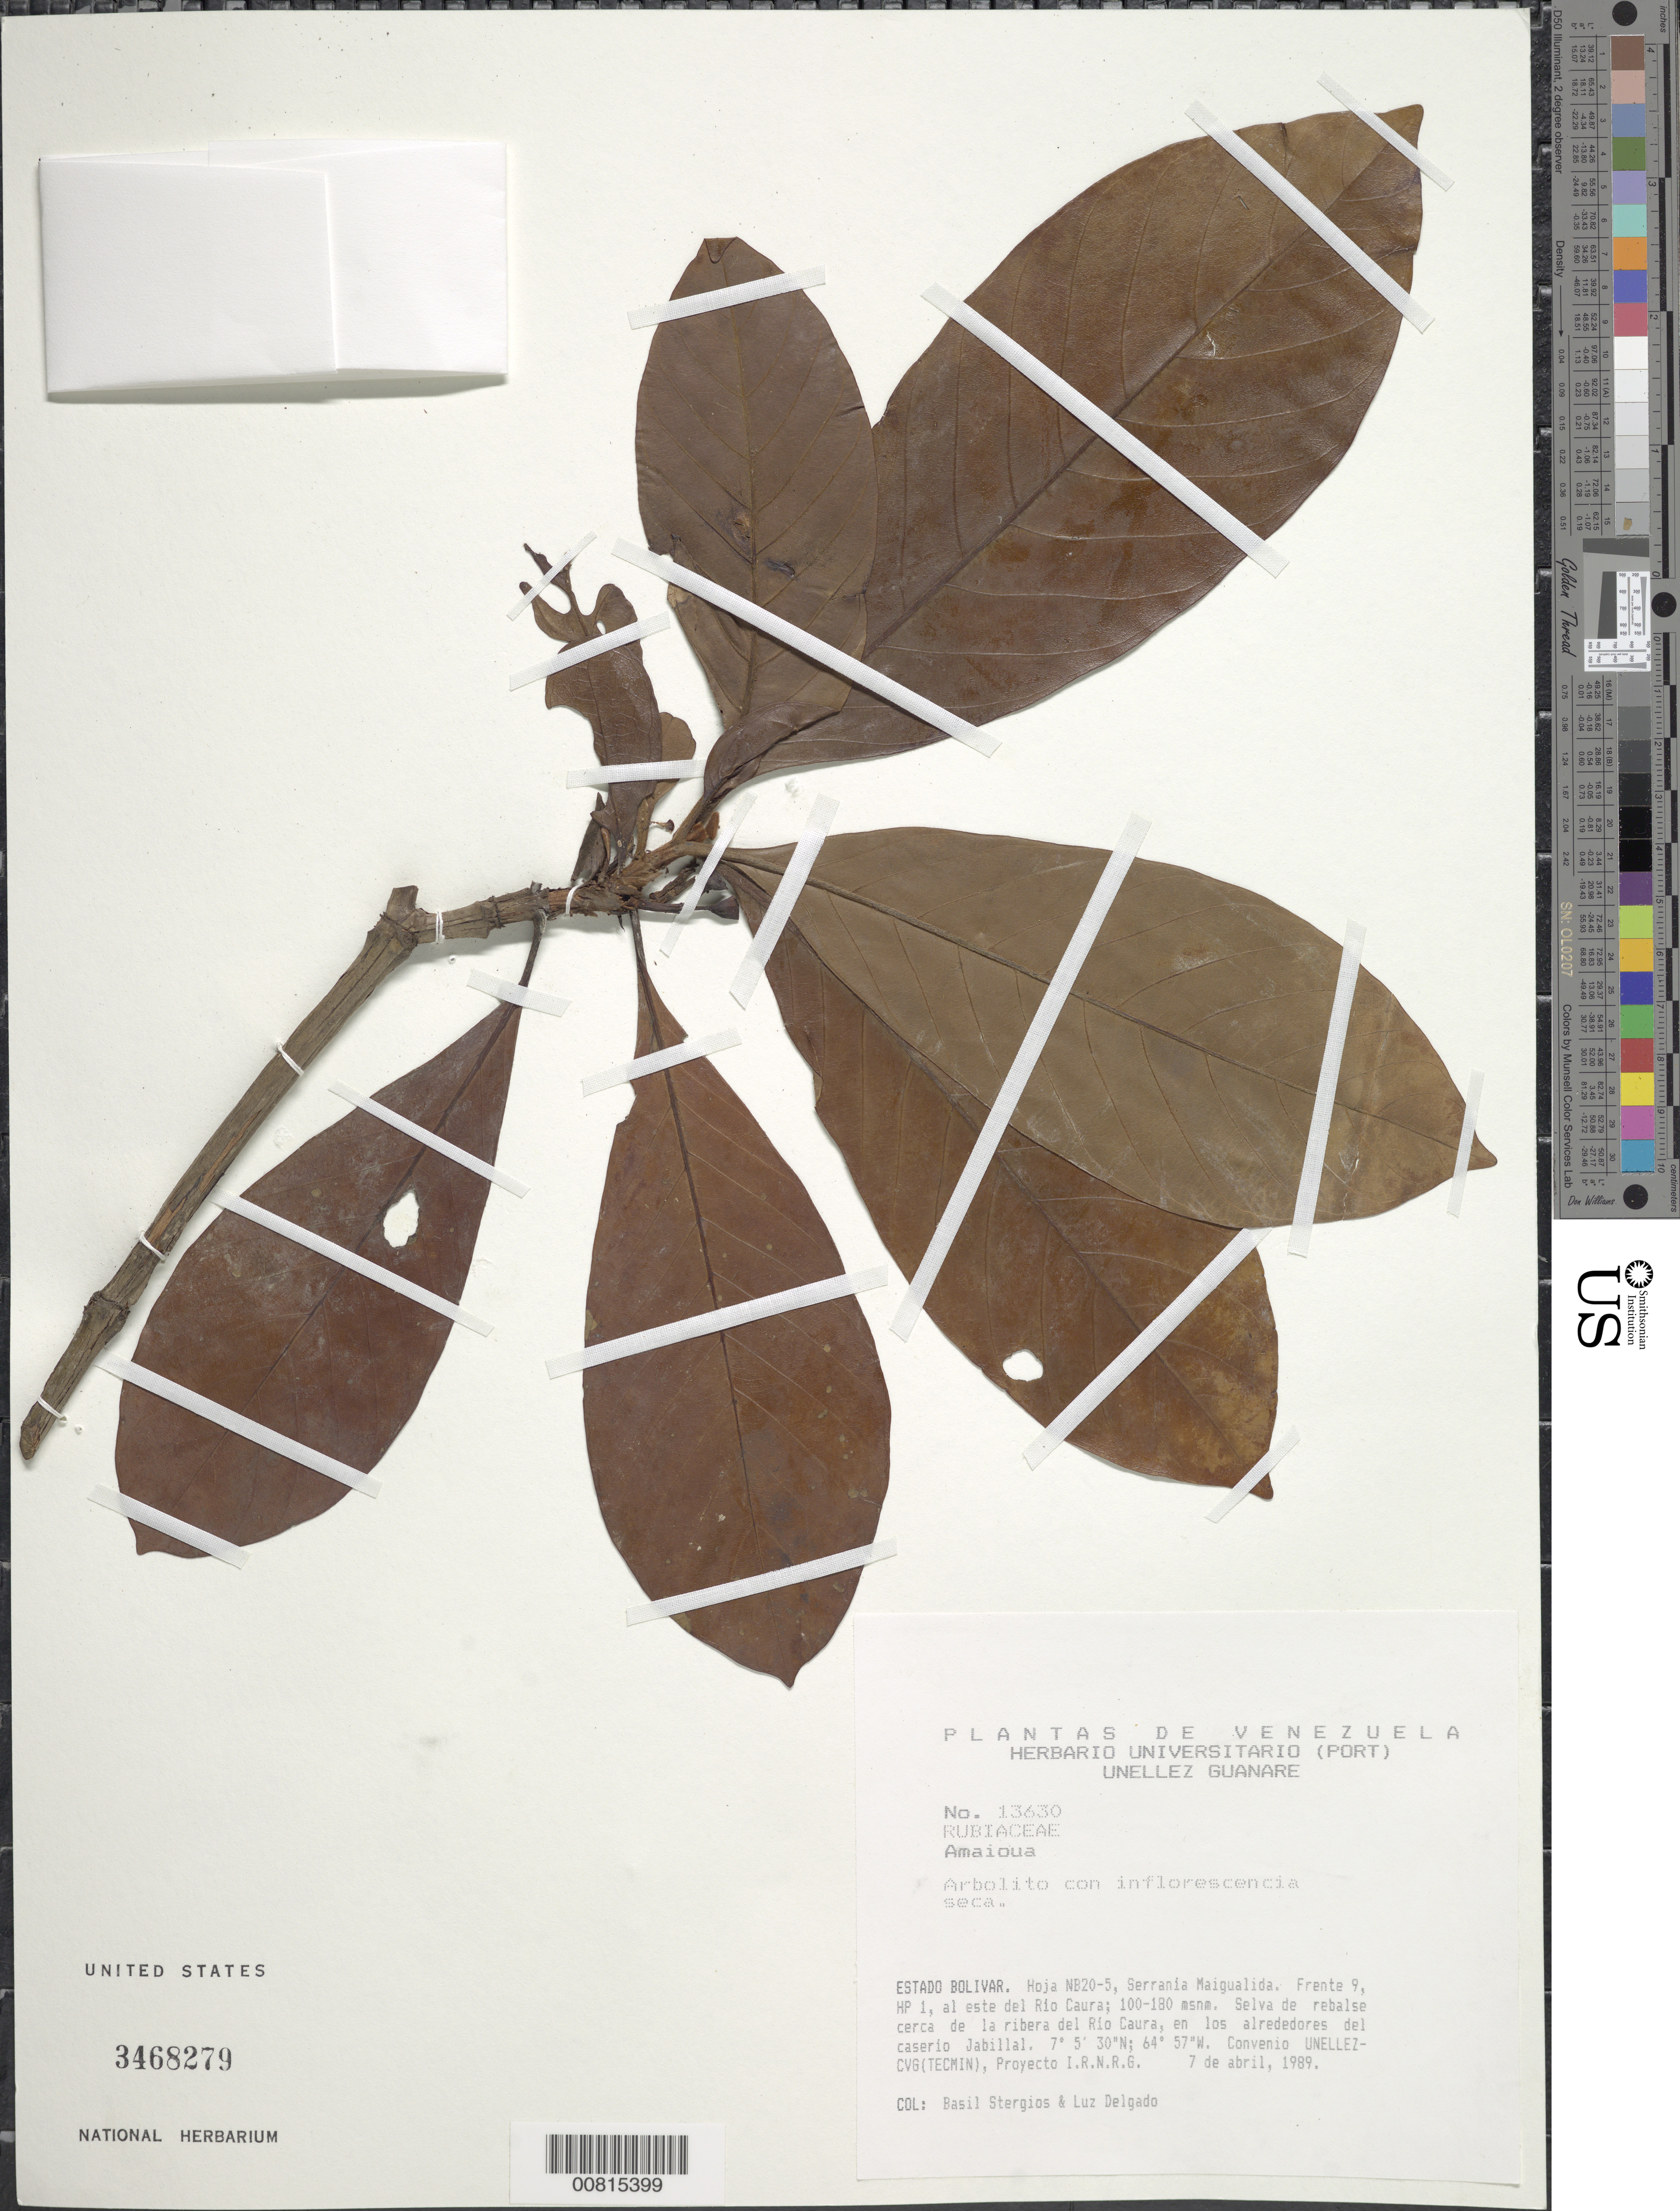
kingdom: Plantae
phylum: Tracheophyta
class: Magnoliopsida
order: Gentianales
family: Rubiaceae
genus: Amaioua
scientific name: Amaioua sp.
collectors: B. G. Stergios & L. Delgado V.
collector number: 13630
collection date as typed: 7-Apr-89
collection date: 1989-04-07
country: Venezuela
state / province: Bolívar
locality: Serrania Maigualida, E del río Caura, alrededores de Jabillal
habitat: Selva de rebalse cerca de la ribera del río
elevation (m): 100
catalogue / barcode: US 3468279